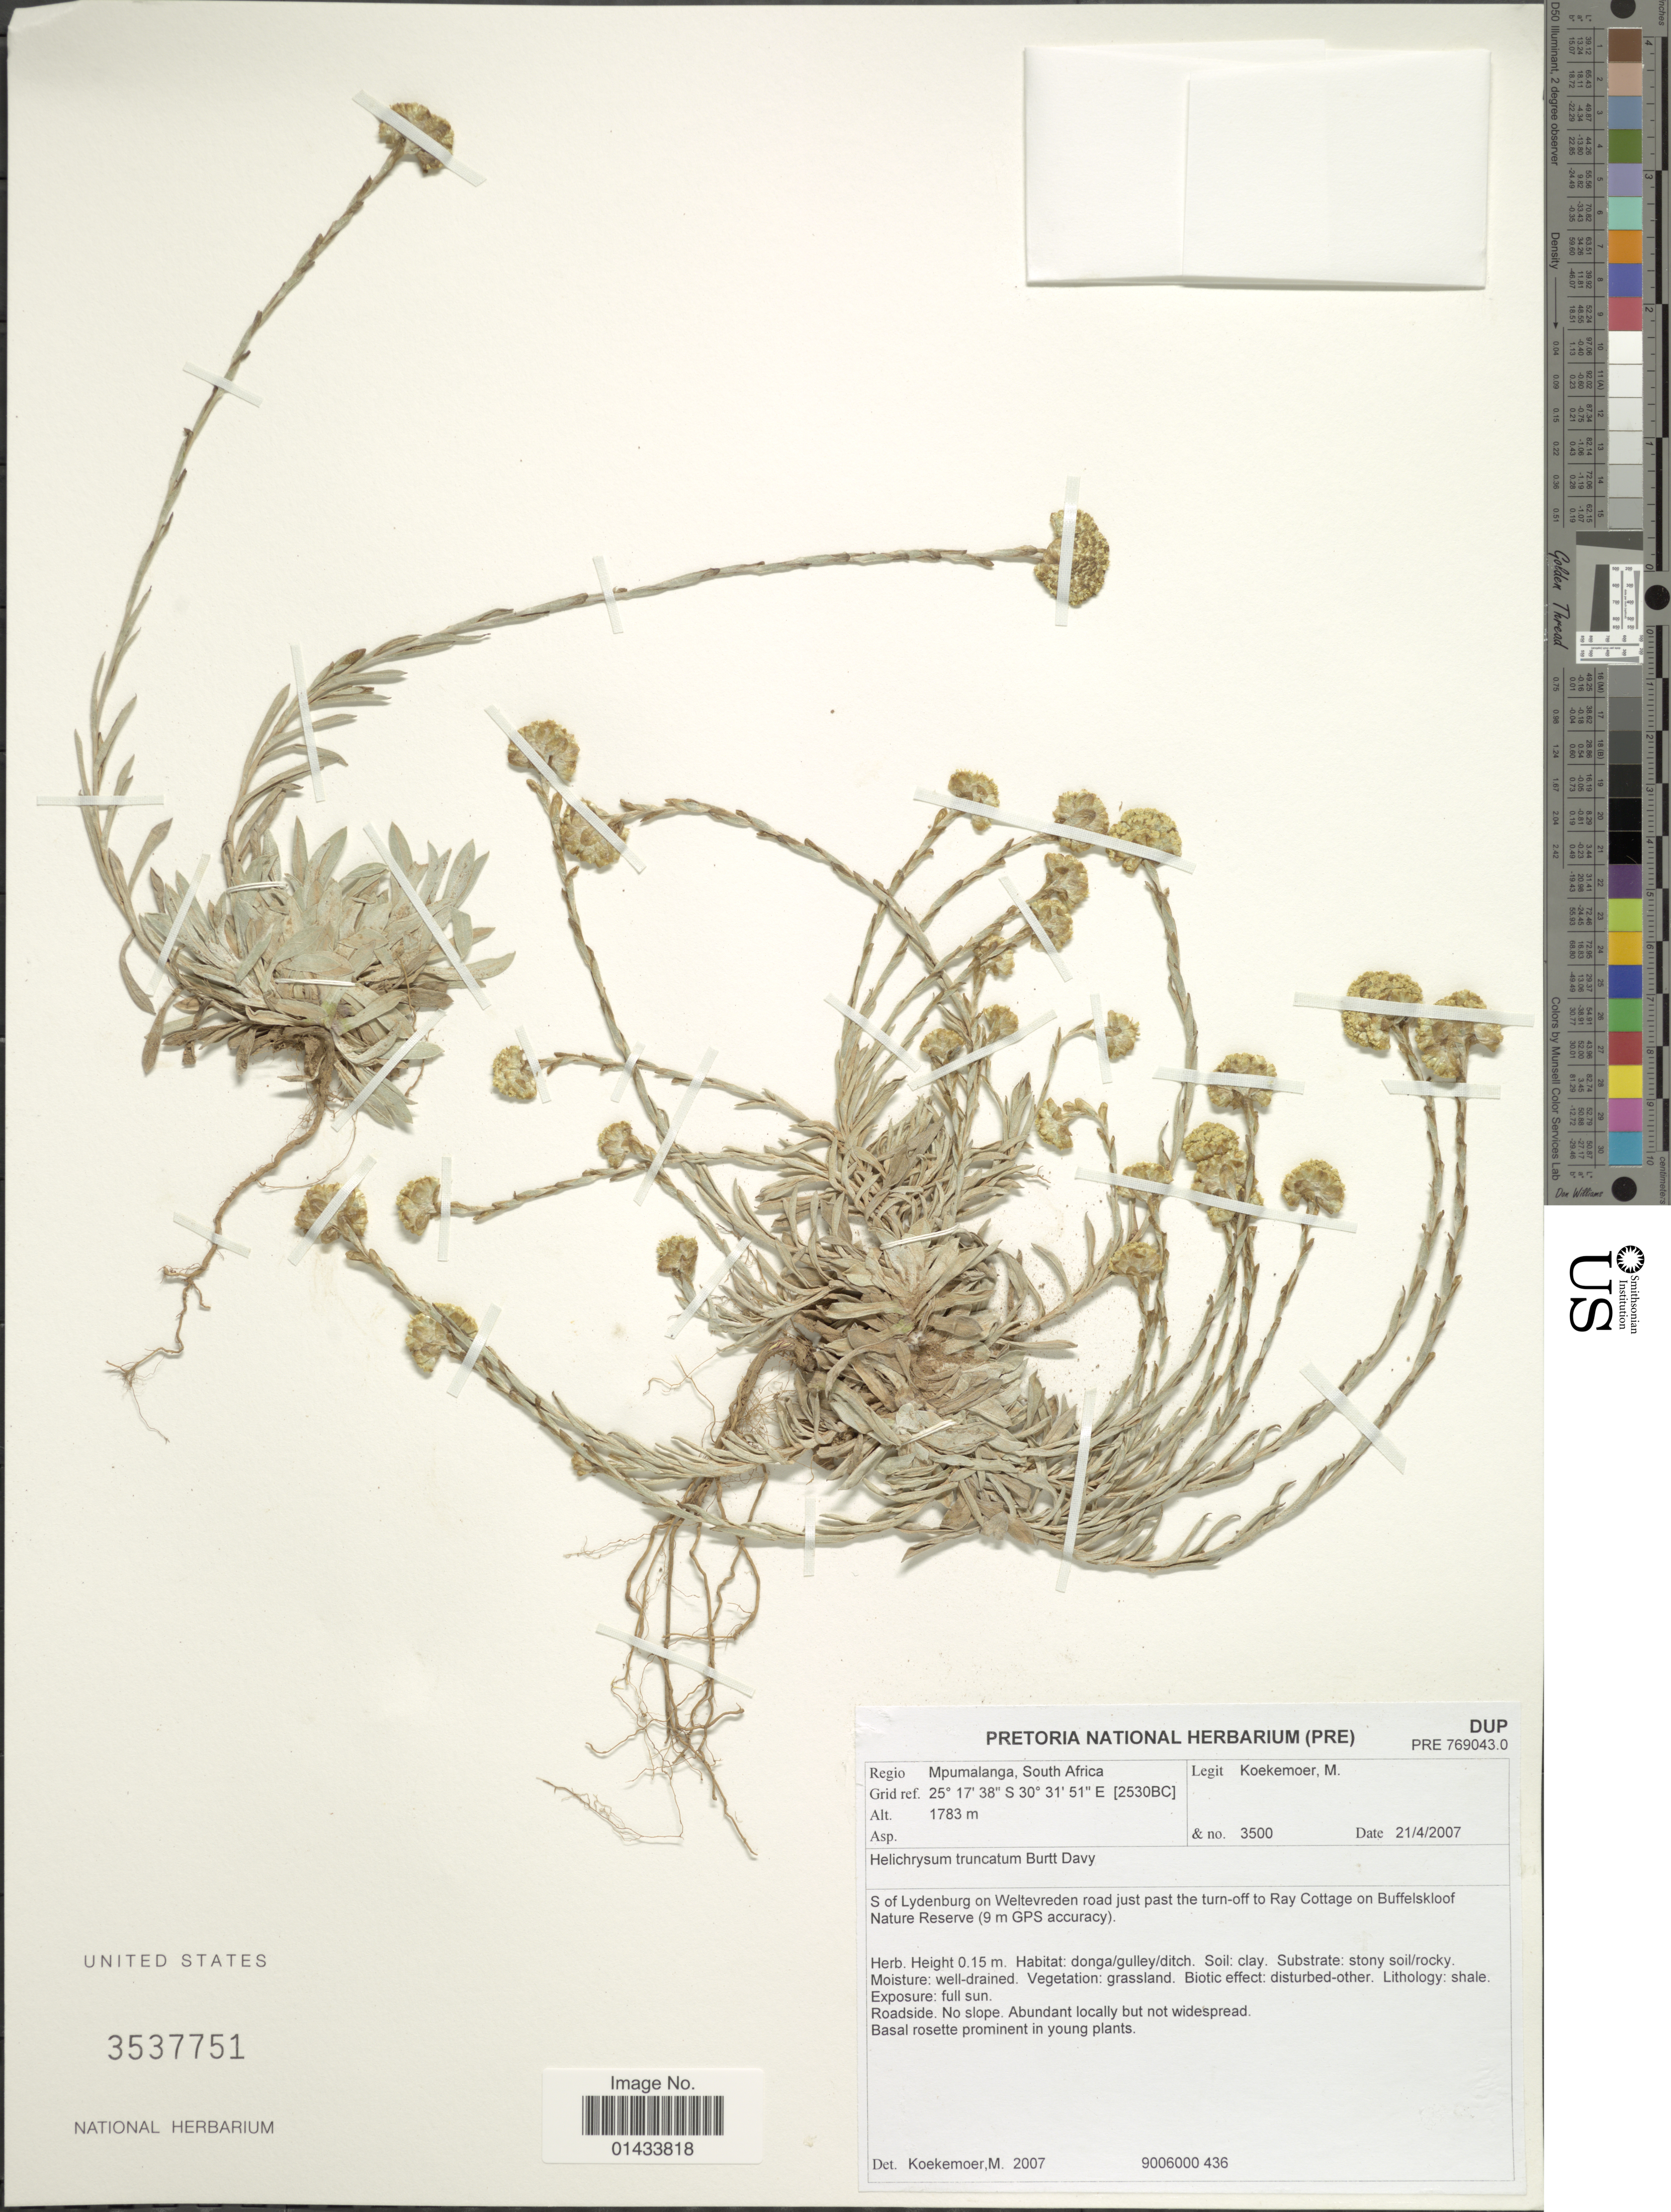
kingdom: Plantae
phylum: Tracheophyta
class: Magnoliopsida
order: Asterales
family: Asteraceae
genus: Helichrysum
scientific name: Helichrysum truncatum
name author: Burtt Davy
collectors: M. Koekemoer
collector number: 3500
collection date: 2007-04-21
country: South Africa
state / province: Mpumalanga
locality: Regio Mpumalanga, South Africa, Grid ref. [2530BC], S of Lydenburg on Weltevreden road just past the turn-off to Ray Cottage on Buffelskloof Nature Reserve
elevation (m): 1783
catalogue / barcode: US 3537751